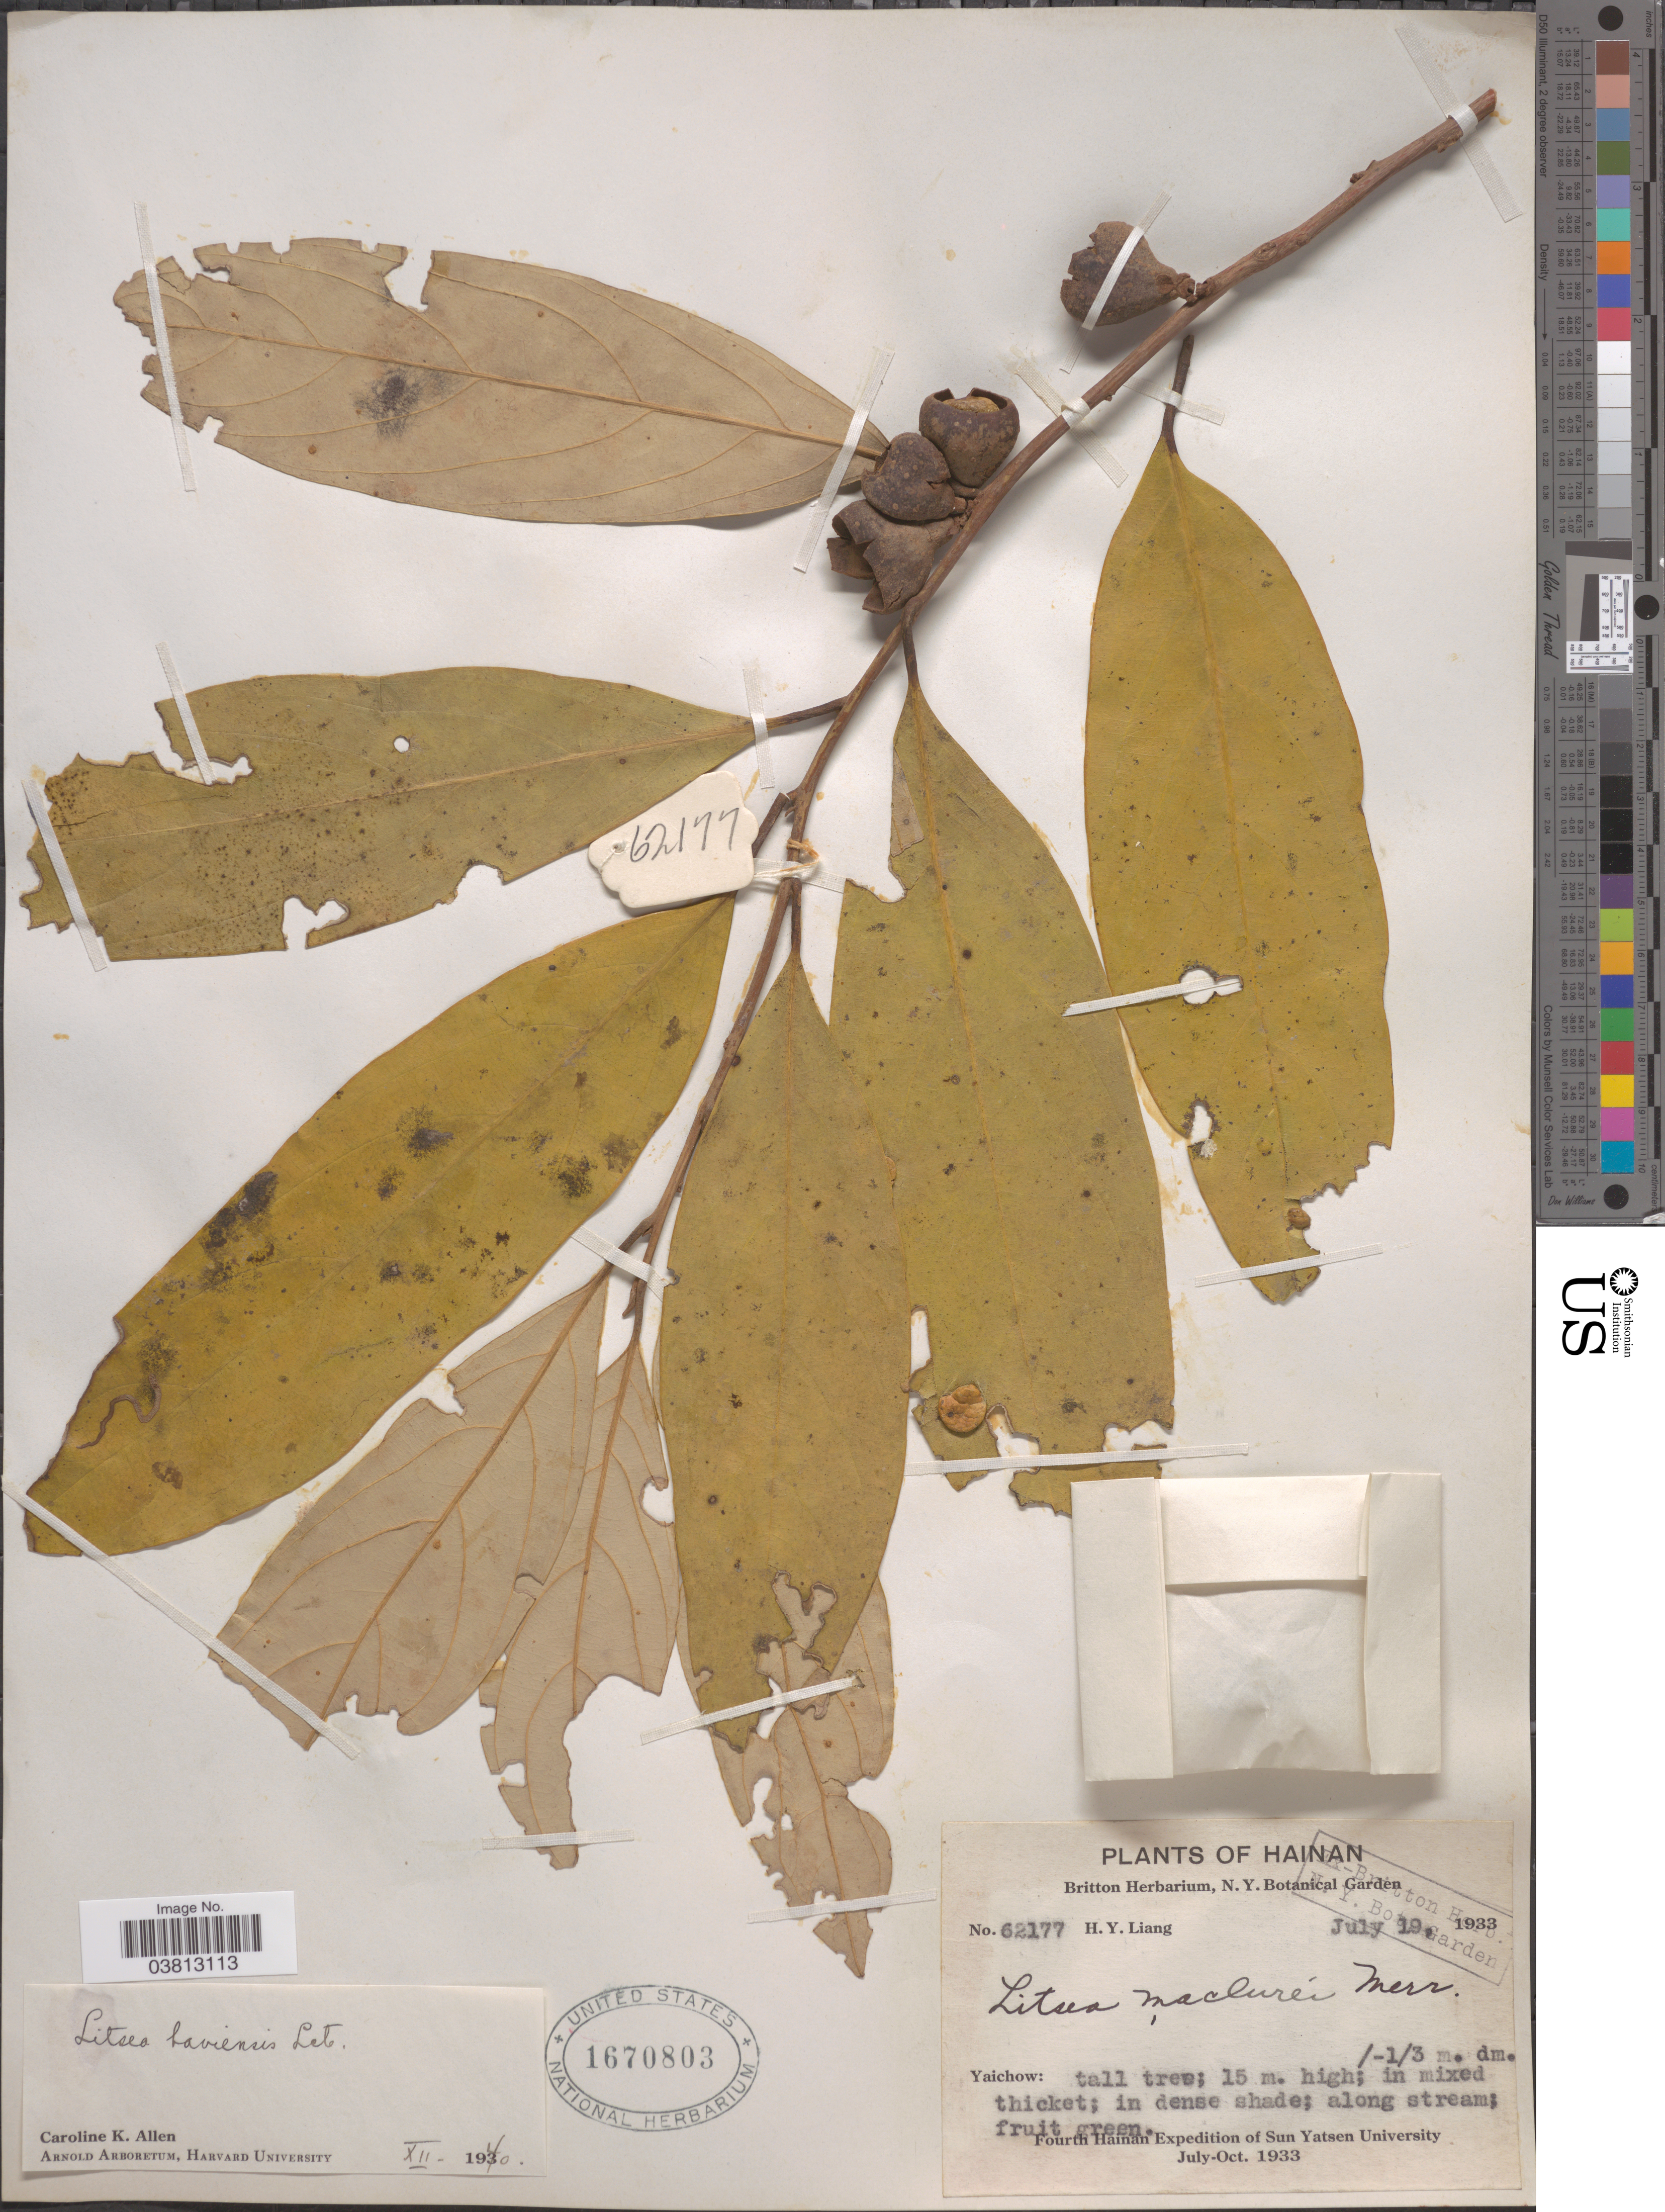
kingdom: Plantae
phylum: Tracheophyta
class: Magnoliopsida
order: Laurales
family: Lauraceae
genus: Litsea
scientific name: Litsea baviensis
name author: Lecomte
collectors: H. Y. Liang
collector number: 62177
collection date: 1933-07-19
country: China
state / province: Hainan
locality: Yaichow.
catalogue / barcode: US 1670803